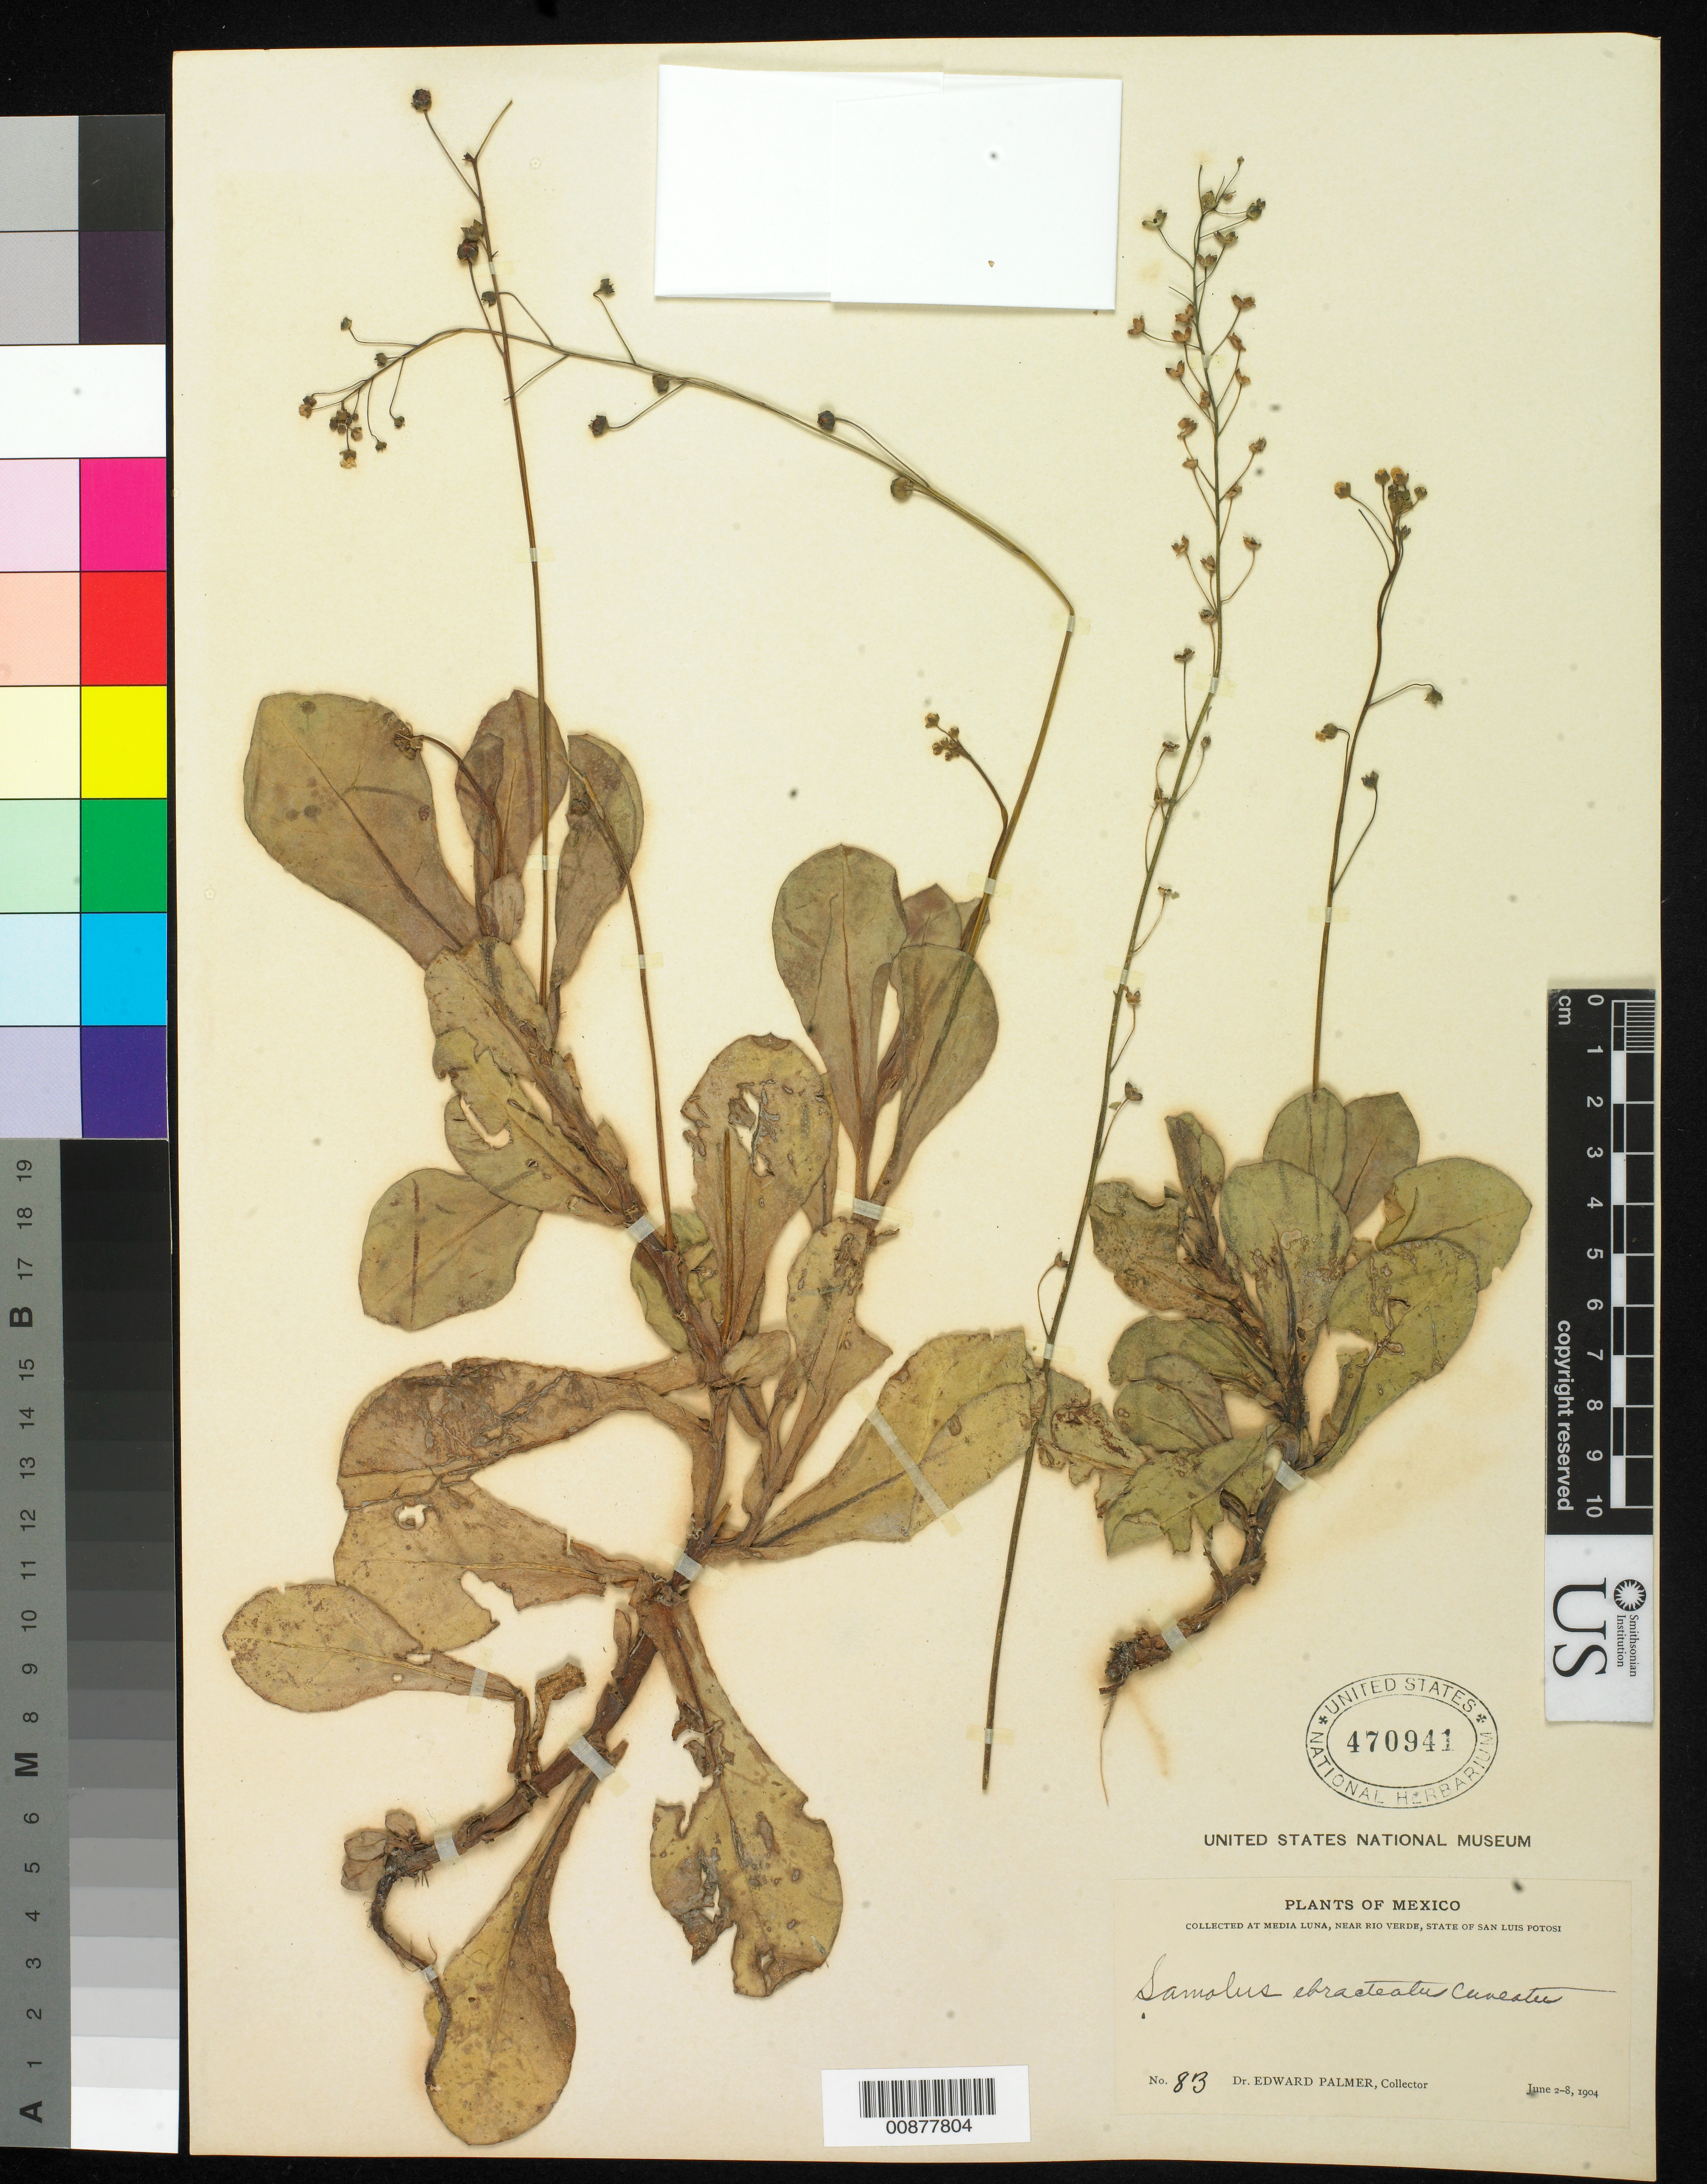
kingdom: Plantae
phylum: Tracheophyta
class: Magnoliopsida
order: Ericales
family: Primulaceae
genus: Samolus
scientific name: Samolus ebracteatus var. cuneatus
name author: (Small) Henrickson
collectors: E. Palmer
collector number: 83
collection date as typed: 02 Jun 1904 to 08 Jun 1904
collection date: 1904-06-02/1904-06-08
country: Mexico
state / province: San Luis Potosí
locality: Media Luna, near Rio Verde, San Luis Potosí.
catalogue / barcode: US 470941